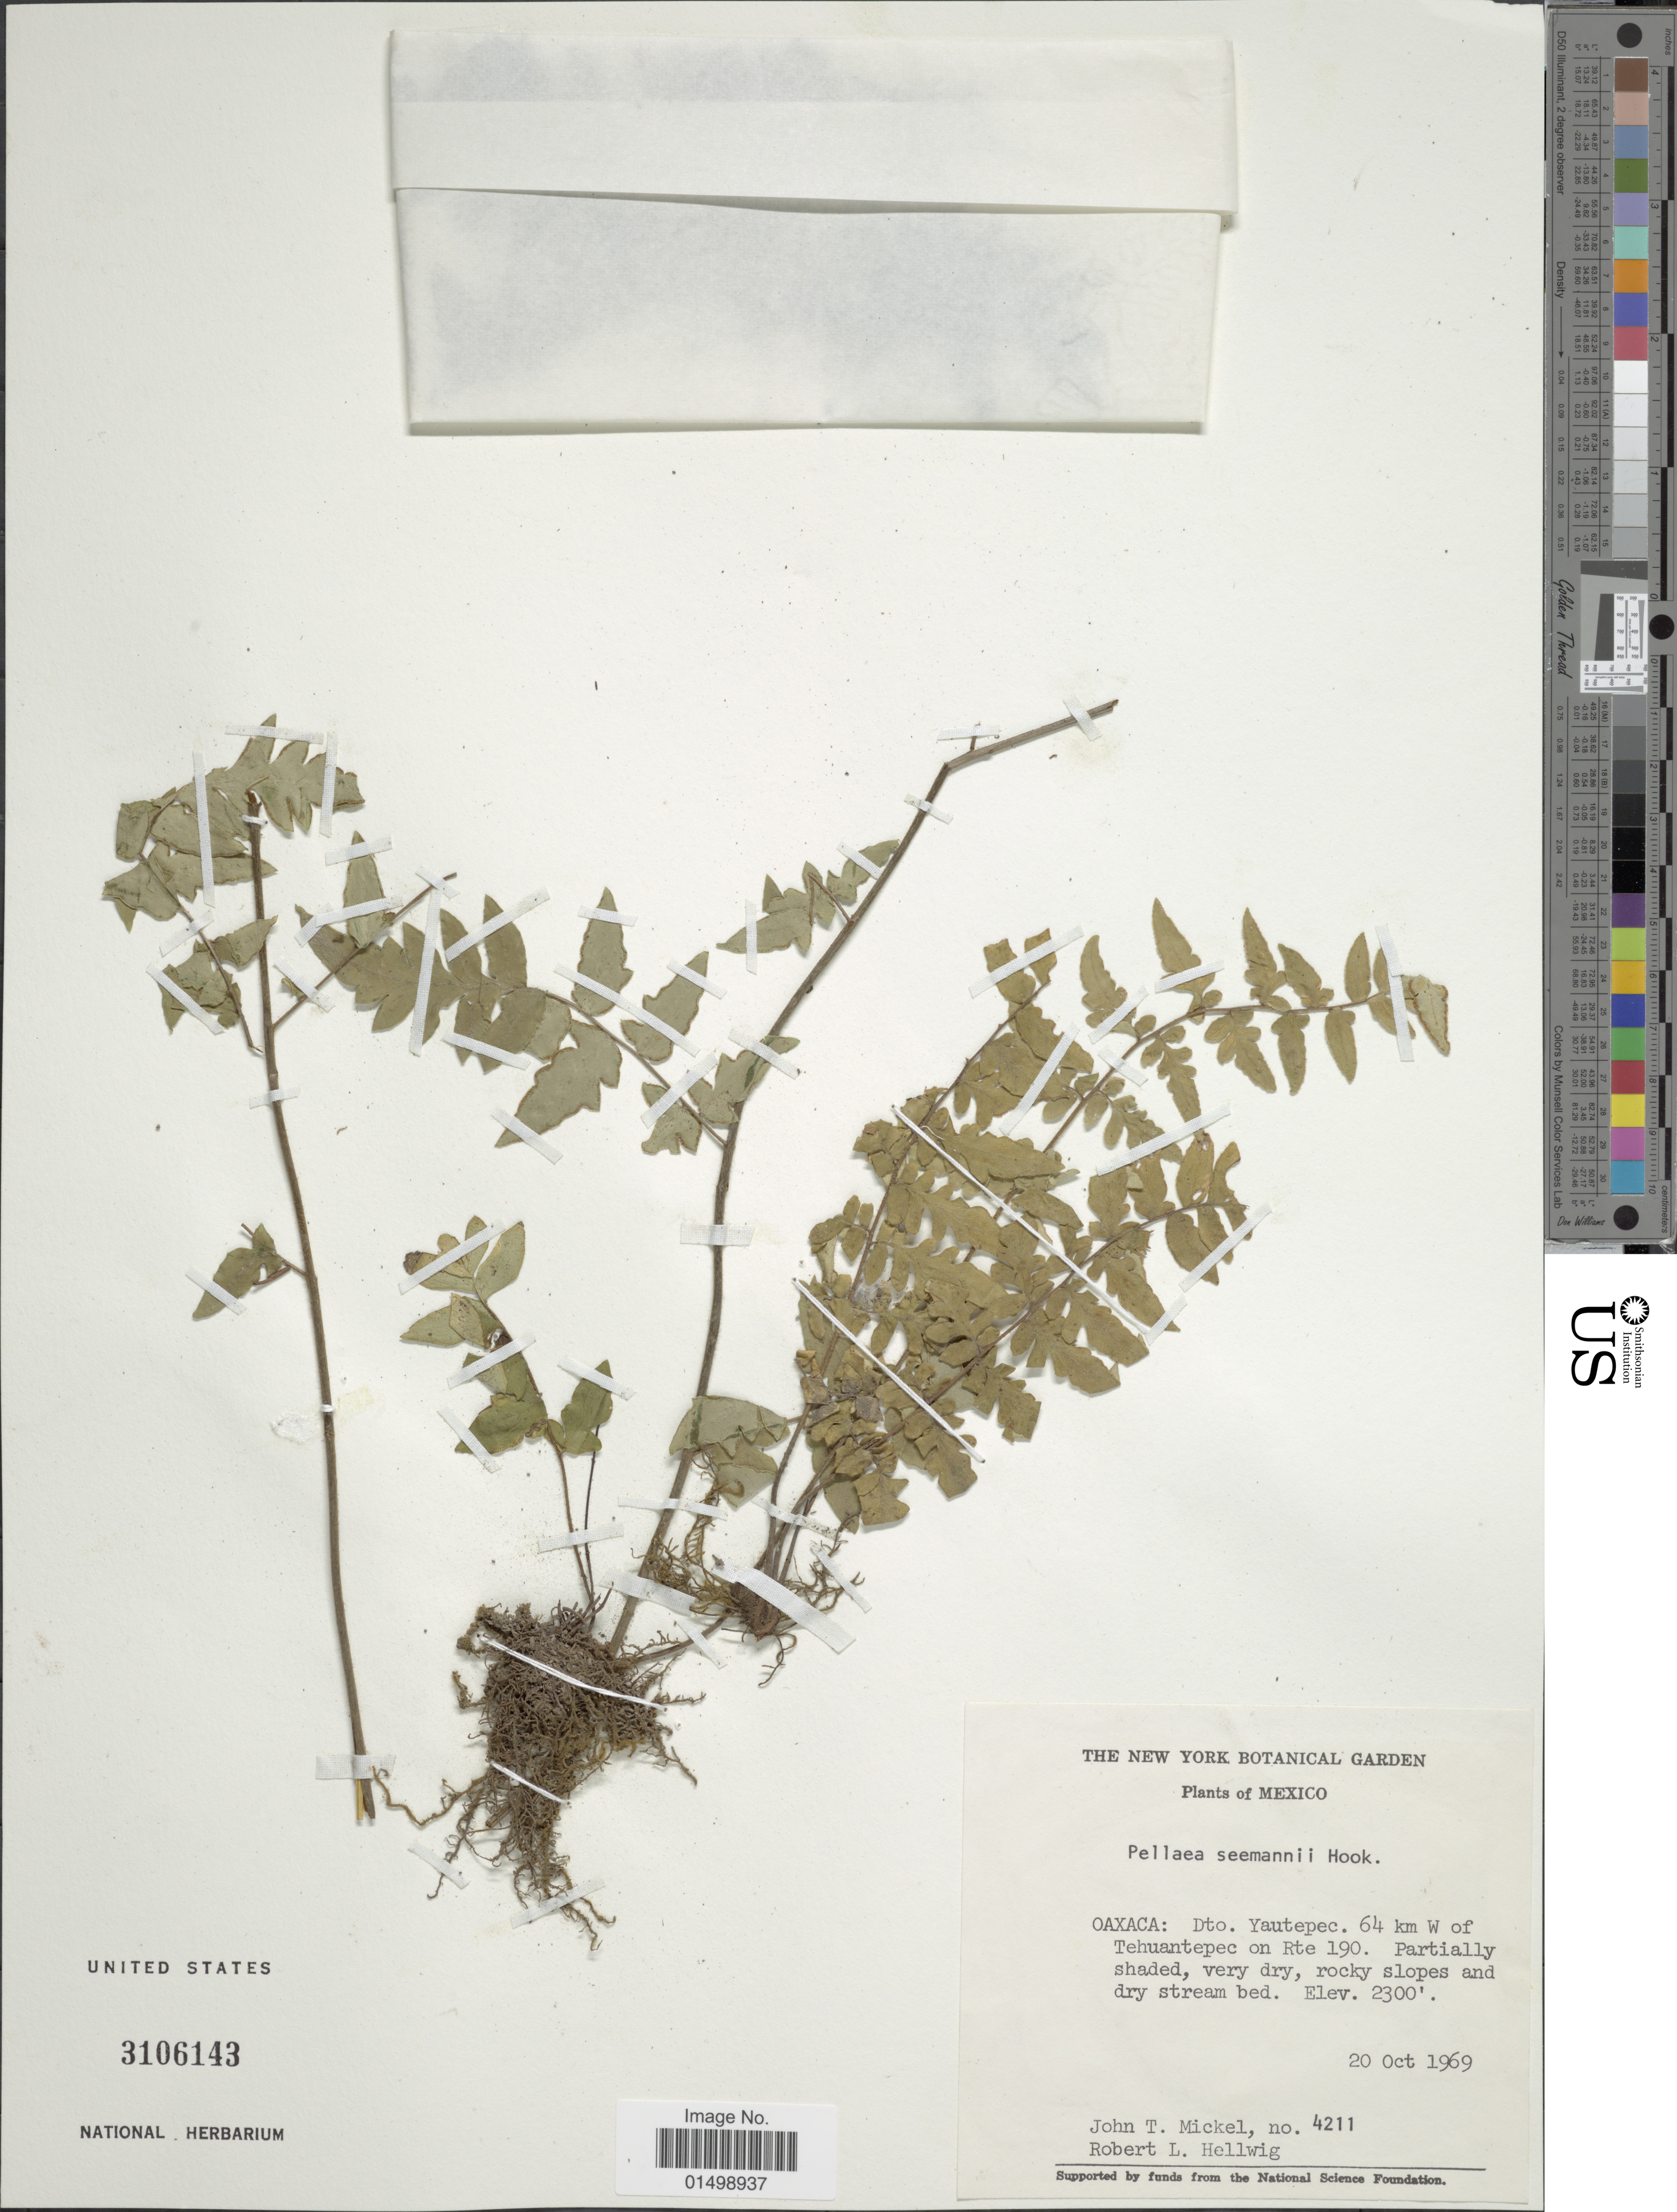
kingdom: Plantae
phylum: Tracheophyta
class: Polypodiopsida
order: Polypodiales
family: Pteridaceae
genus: Cheilanthes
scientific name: Cheilanthes lozanii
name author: (Maxon) R.M. Tryon & A.F. Tryon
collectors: J. T. Mickel & R. Hellwig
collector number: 4211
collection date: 1969-10-20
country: Mexico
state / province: Oaxaca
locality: Dto. Yautepec. 64 km W of Tehuantepec on Rte 190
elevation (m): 701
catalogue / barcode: US 3106143